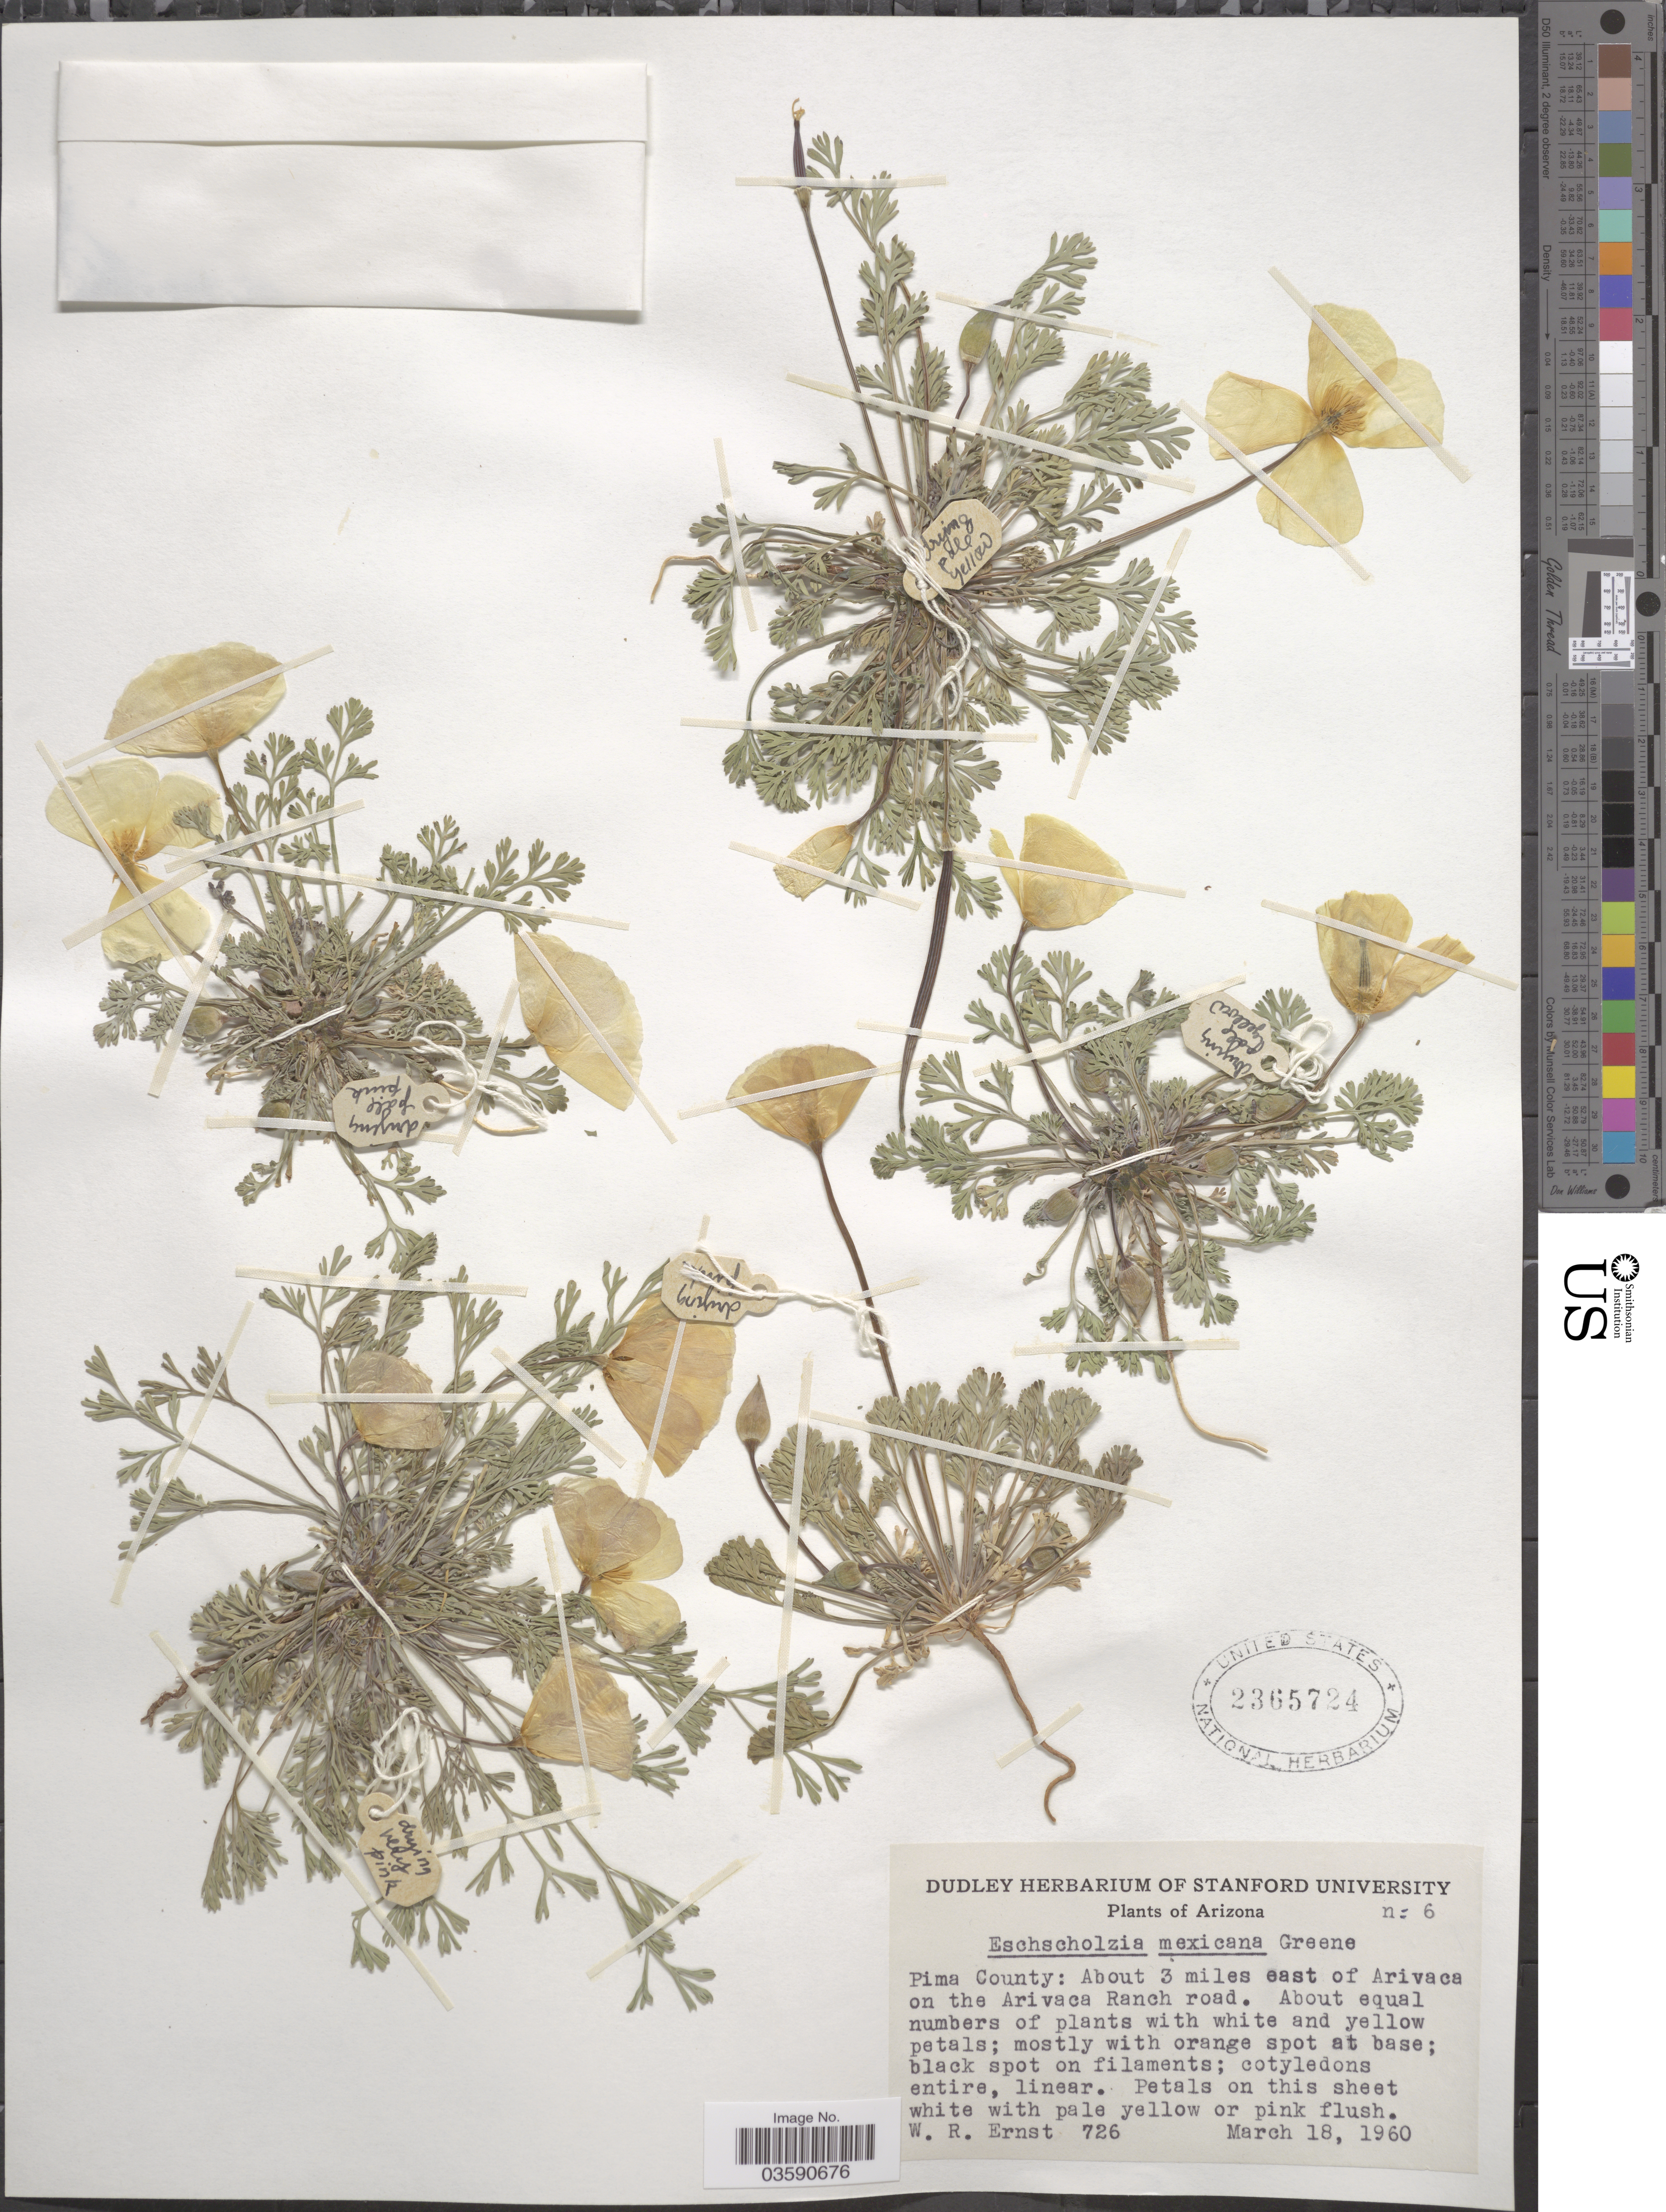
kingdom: Plantae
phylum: Tracheophyta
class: Magnoliopsida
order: Ranunculales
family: Papaveraceae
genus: Eschscholzia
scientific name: Eschscholzia mexicana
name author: Greene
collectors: W. R. Ernst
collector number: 726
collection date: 1960-03-18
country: United States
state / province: Arizona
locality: Pima County: About 3 miles east of Arivaca on the Arivaca Ranch road.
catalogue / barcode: US 2365724